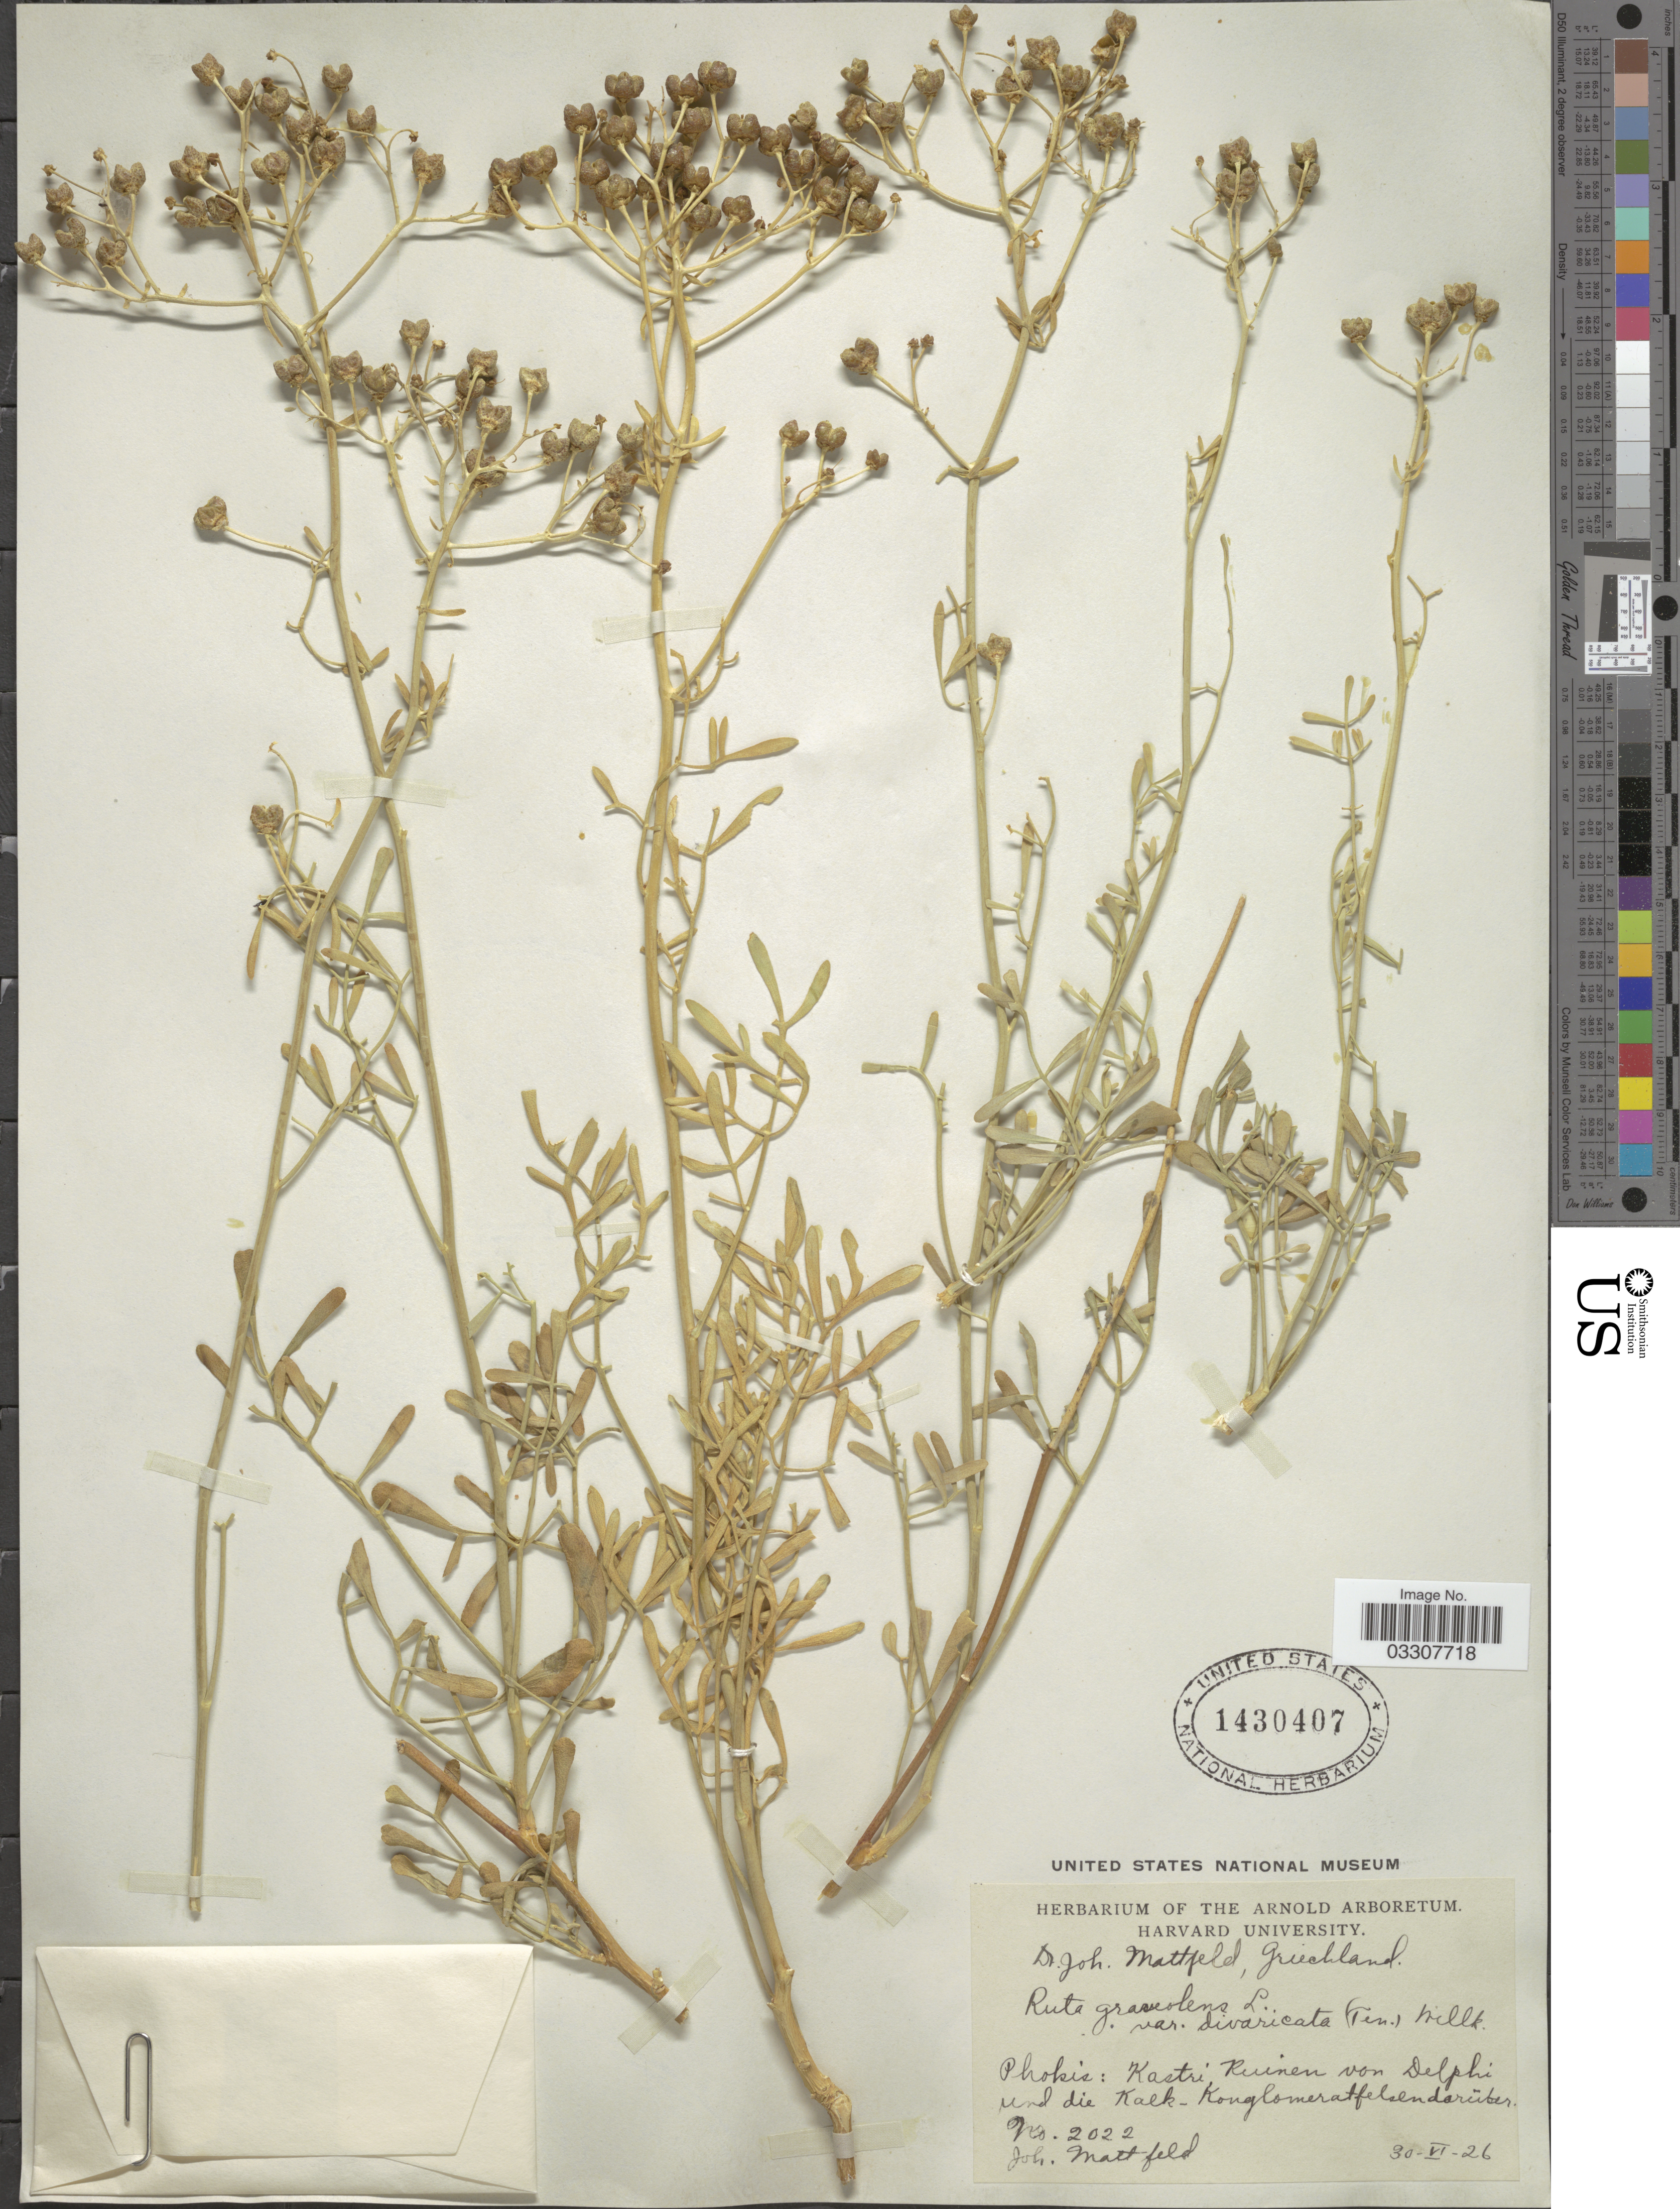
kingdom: Plantae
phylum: Tracheophyta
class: Magnoliopsida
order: Sapindales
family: Rutaceae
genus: Ruta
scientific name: Ruta graveolens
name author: L.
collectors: J. Mattfeld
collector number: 2022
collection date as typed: Transcribed d/m/y: 30/6/26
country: Greece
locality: Phokis: Kastri Ruinen von Delphi und die Kalk-Konglomeratfelsen darüber.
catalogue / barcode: US 1430407